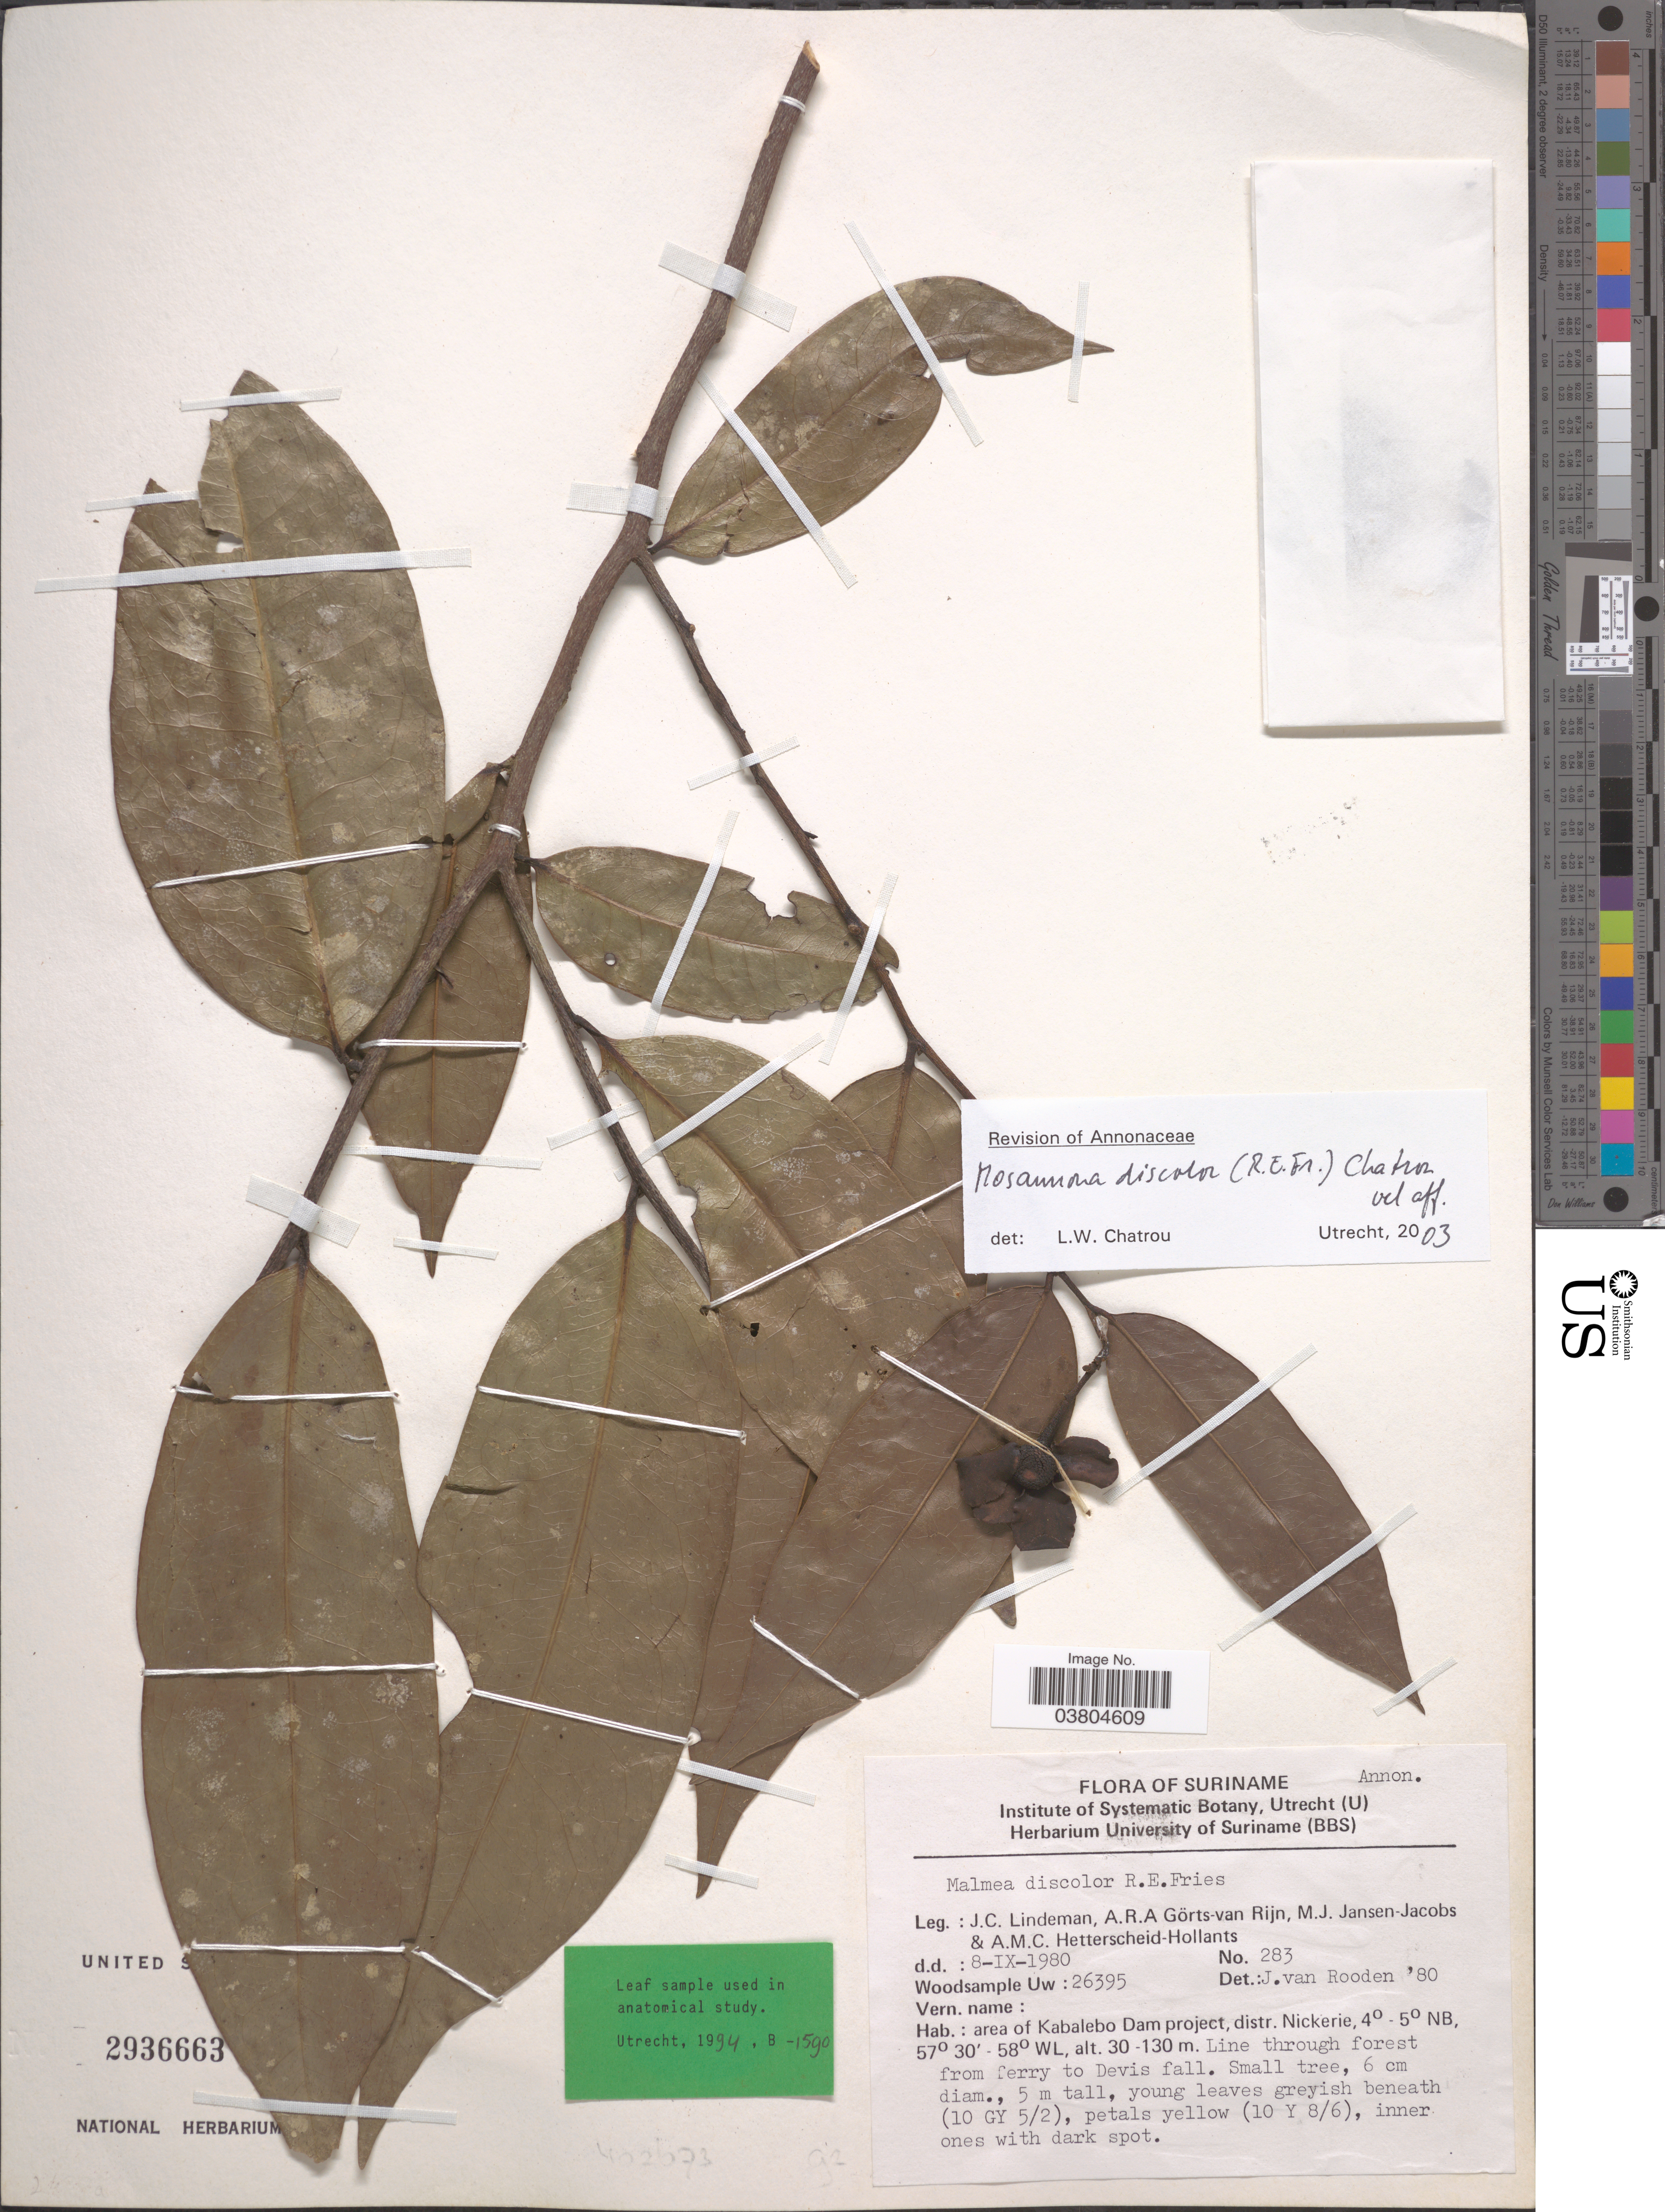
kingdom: Plantae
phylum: Tracheophyta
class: Magnoliopsida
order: Magnoliales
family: Annonaceae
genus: Mosannona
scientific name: Mosannona discolor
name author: (R.E. Fr.) Chatrou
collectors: J. C. Lindeman, A. .R. A. Görts-van Rijn, M. J. Jansen-Jacobs & A. Hetterscheid-Hollants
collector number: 283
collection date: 1980-09-08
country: Suriname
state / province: Nickerie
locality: Area of Kabalebo Dam project, distr. Nickerie.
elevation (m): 30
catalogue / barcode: US 2936663